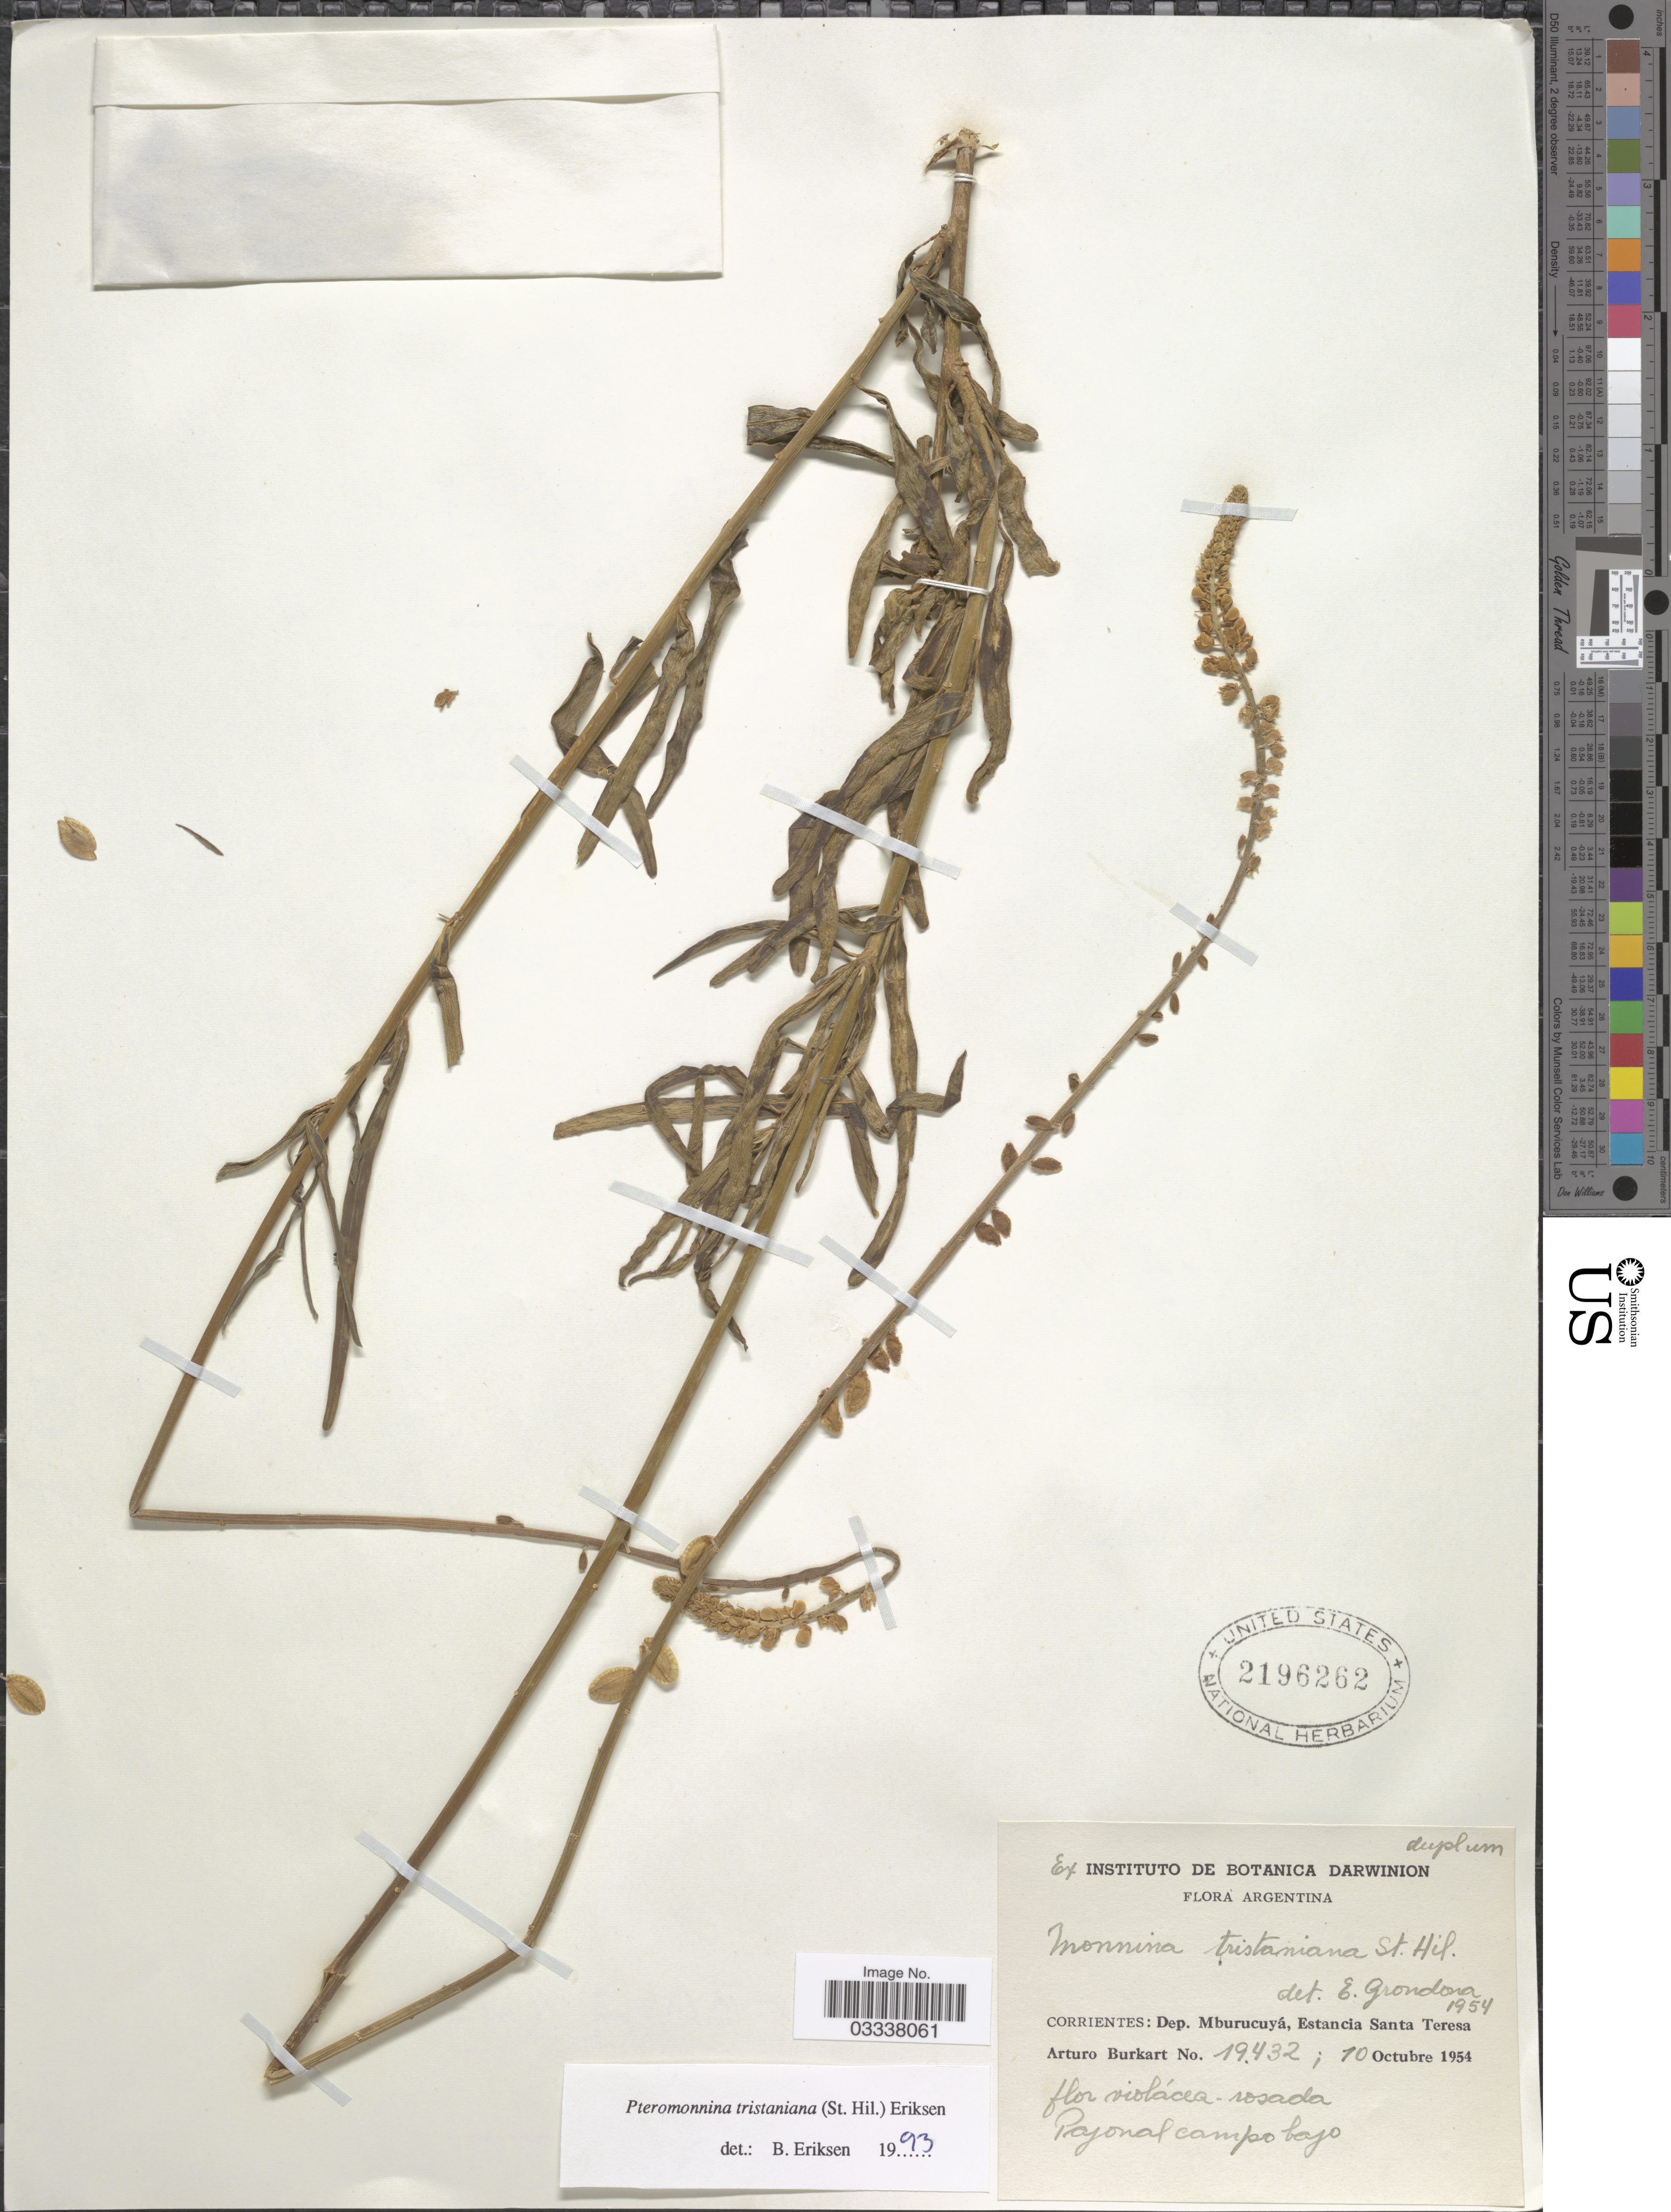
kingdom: Plantae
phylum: Tracheophyta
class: Magnoliopsida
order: Fabales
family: Polygalaceae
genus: Monnina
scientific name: Monnina tristaniana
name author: A. St.-Hil.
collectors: A. E. Burkart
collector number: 19432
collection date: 1954-10-10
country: Argentina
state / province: Corrientes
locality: Dep. Mburucuyá, Estancia Santa Teresa.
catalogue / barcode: US 2196262